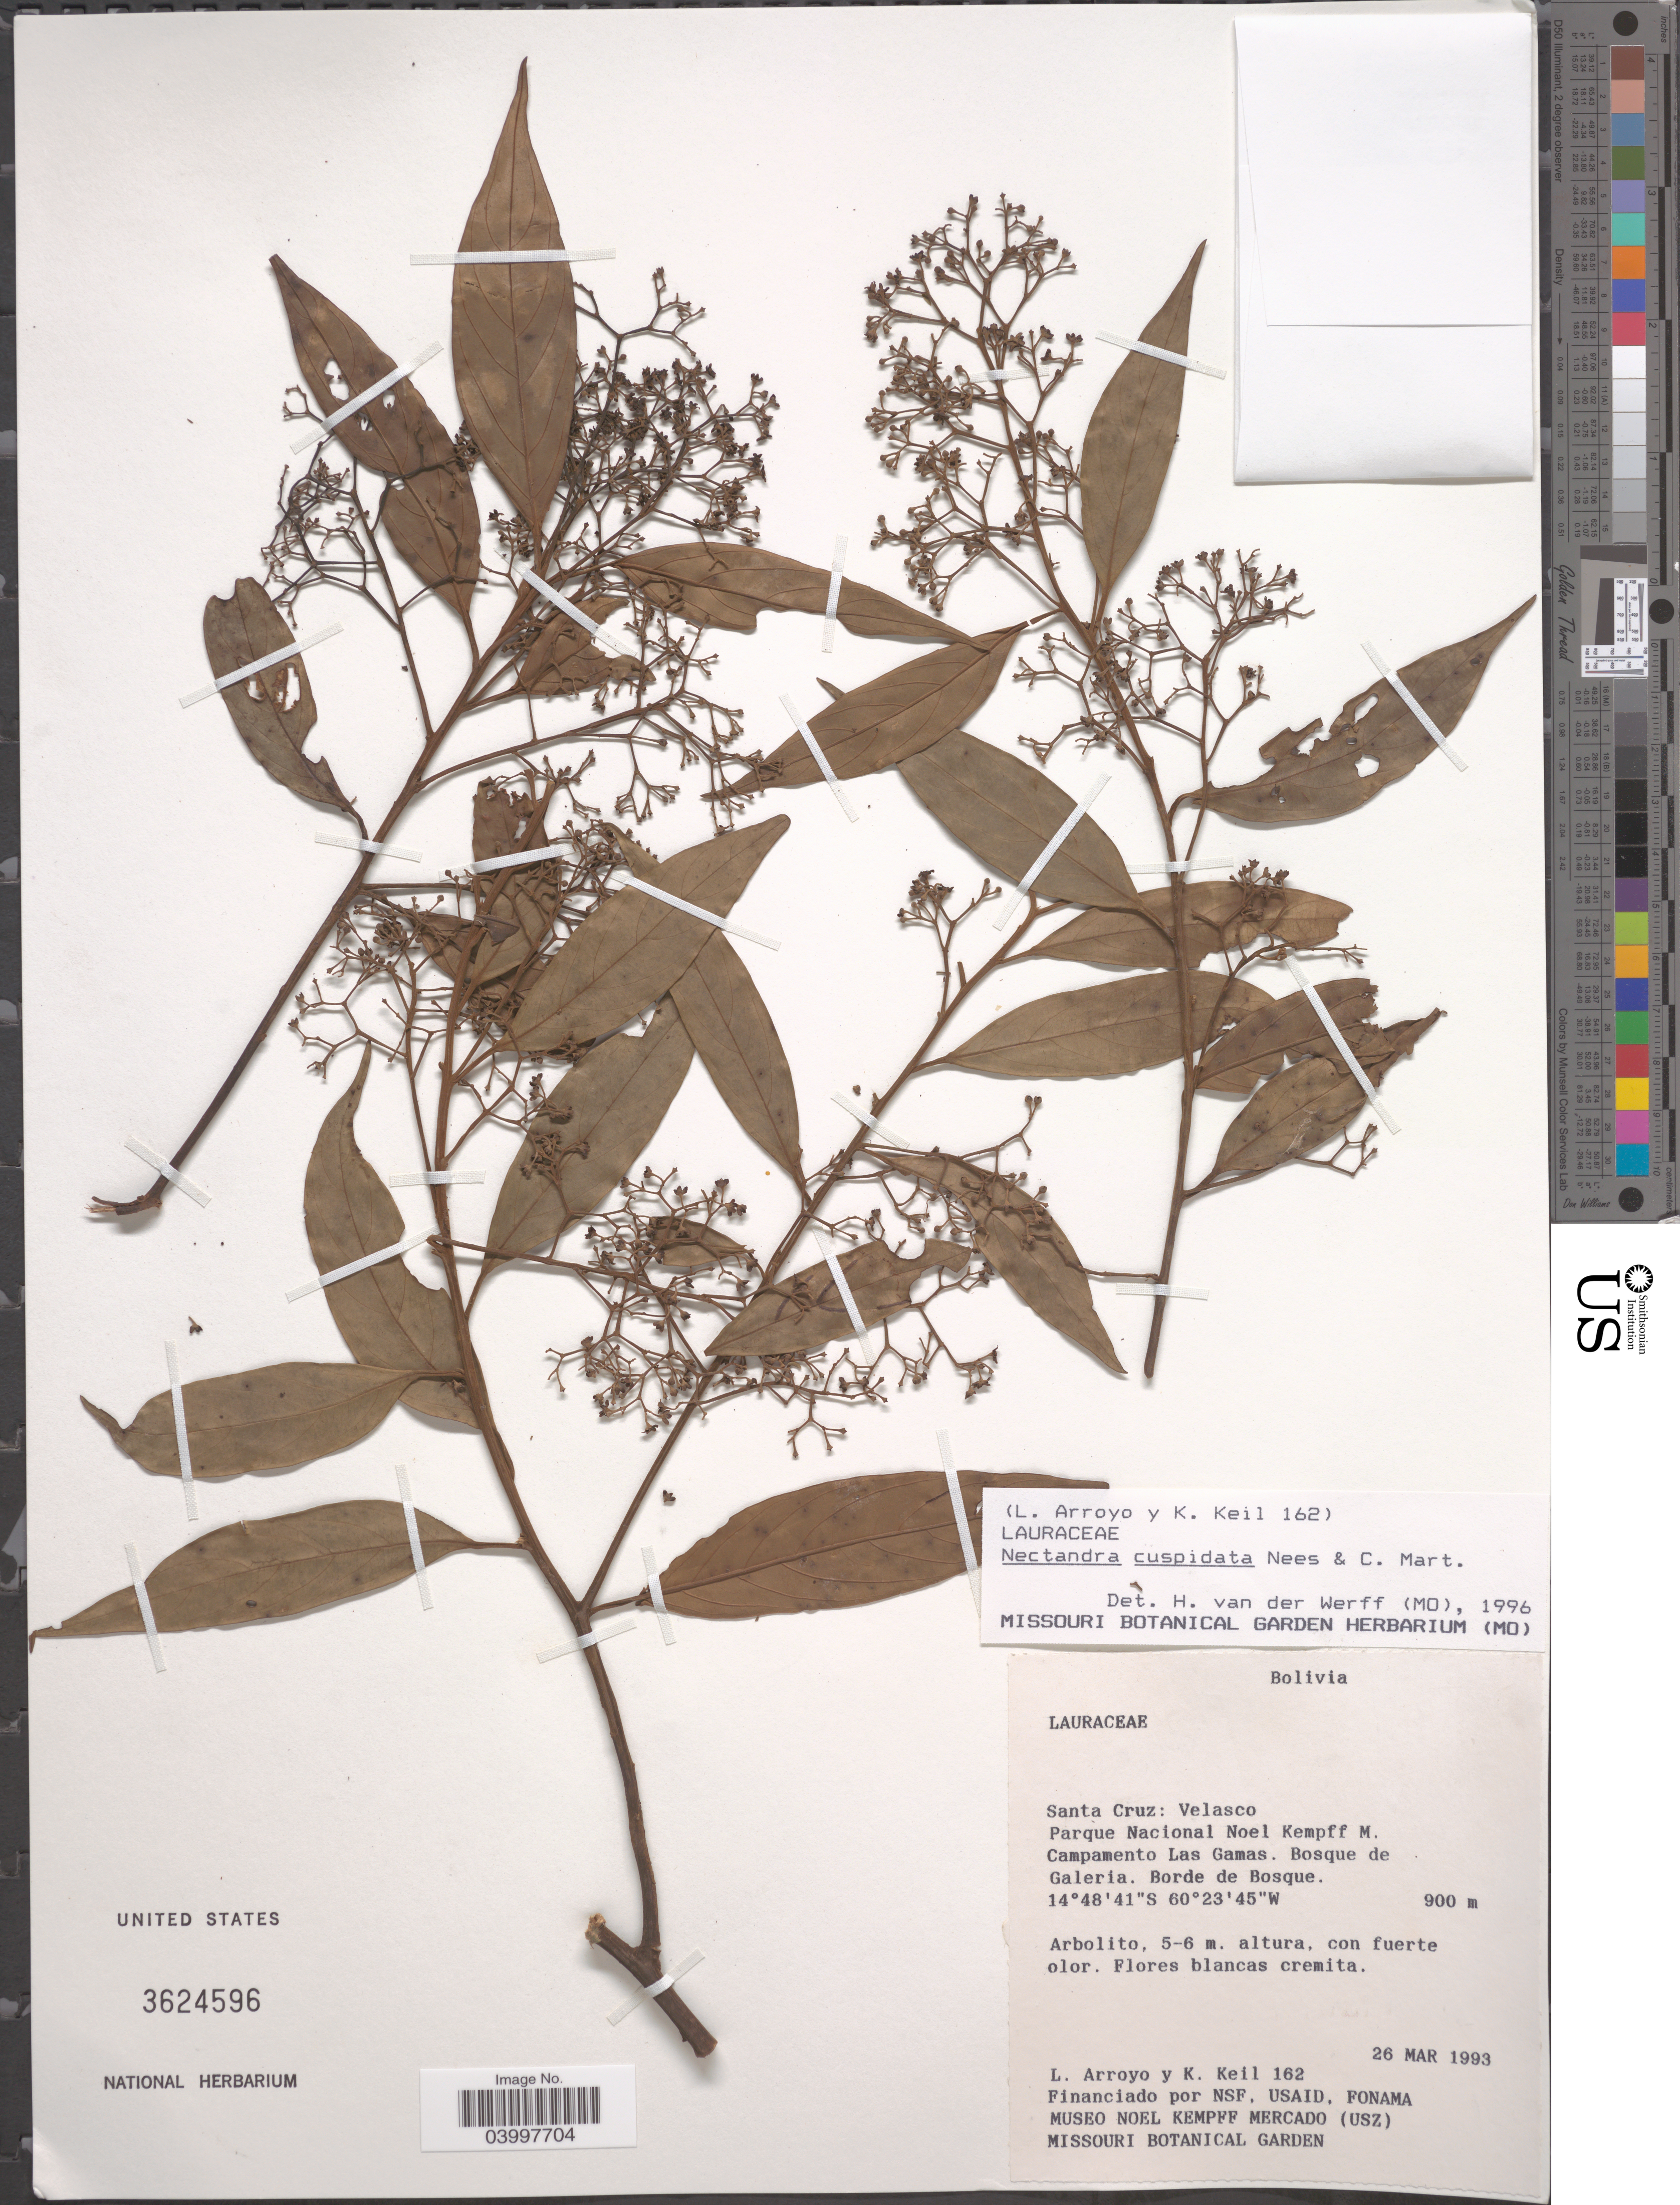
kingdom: Plantae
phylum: Tracheophyta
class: Magnoliopsida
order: Laurales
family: Lauraceae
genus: Nectandra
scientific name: Nectandra cuspidata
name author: Nees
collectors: L. Arroyo & K. Keil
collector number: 162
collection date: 1993-03-26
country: Bolivia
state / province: Santa Cruz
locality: Velasco. Parque Nacional Noel Kempff M. Campamento Las Gamas. Bosque de Galeria. Borde de Bosque.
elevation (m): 900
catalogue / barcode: US 3624596